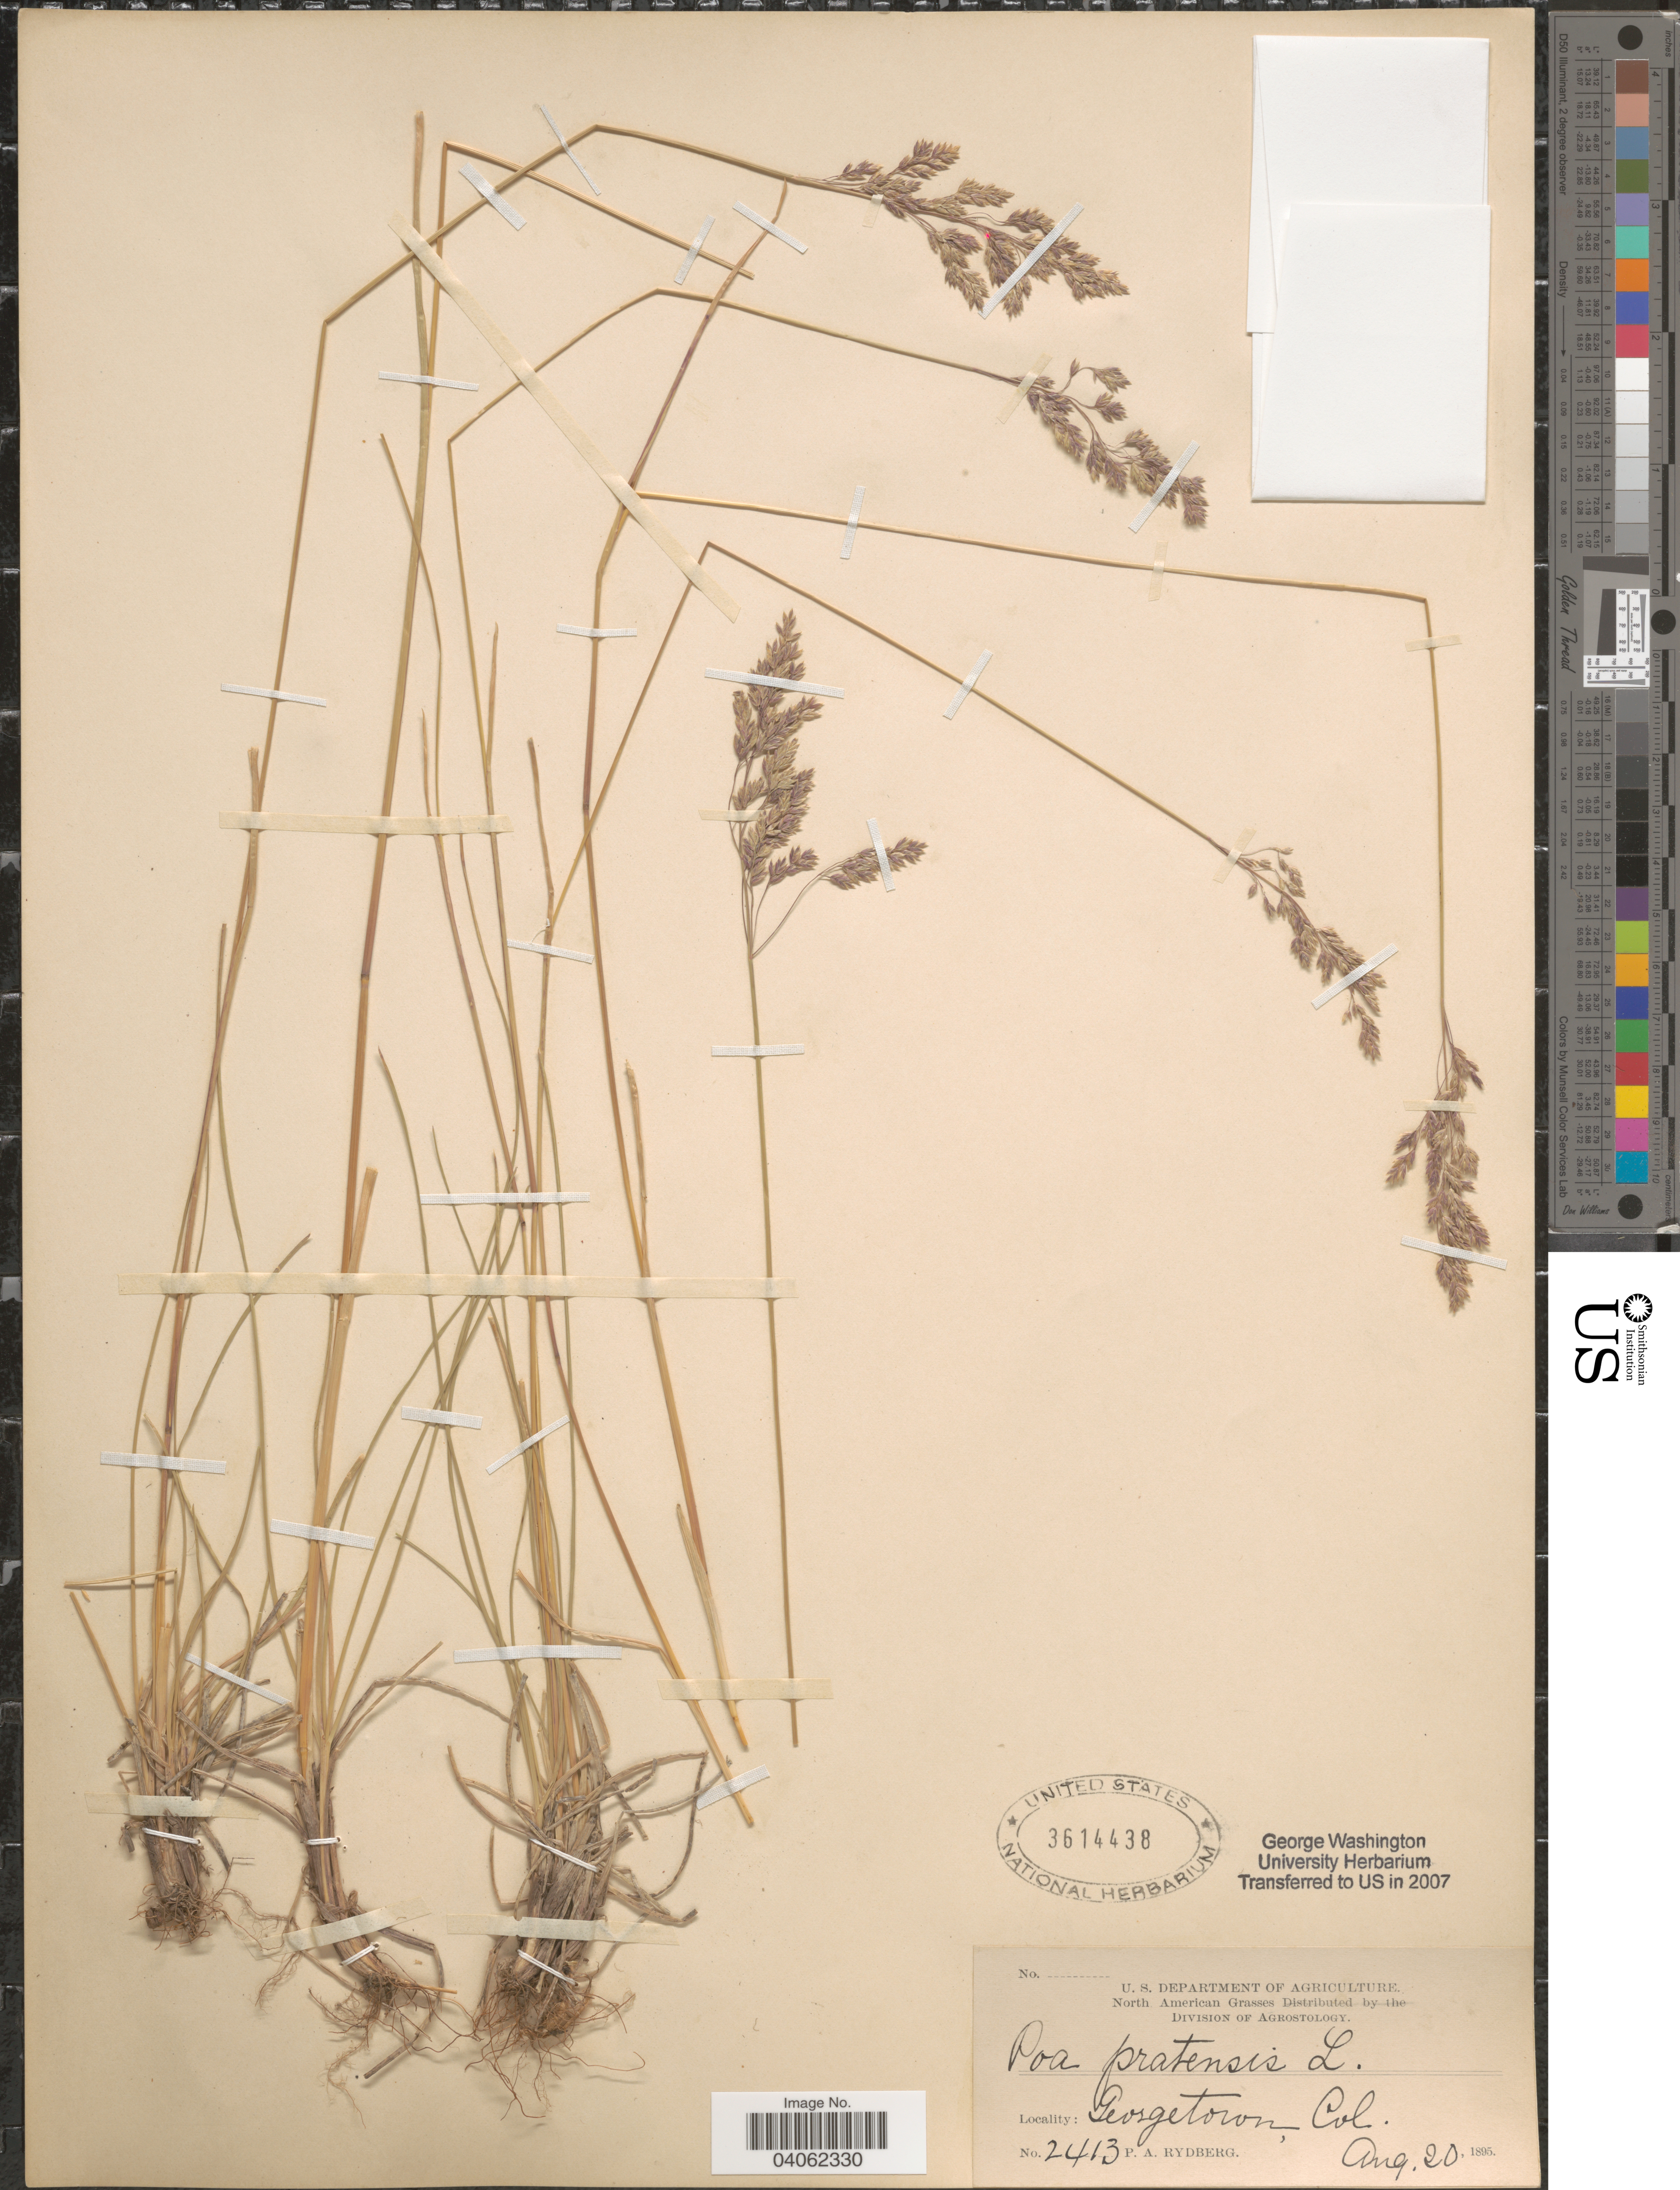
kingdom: Plantae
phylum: Tracheophyta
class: Liliopsida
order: Poales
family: Poaceae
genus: Poa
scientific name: Poa pratensis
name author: L.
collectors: P. A. Rydberg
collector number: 2413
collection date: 1895-08-20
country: United States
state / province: Colorado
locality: Georgetown.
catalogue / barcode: US 3614438